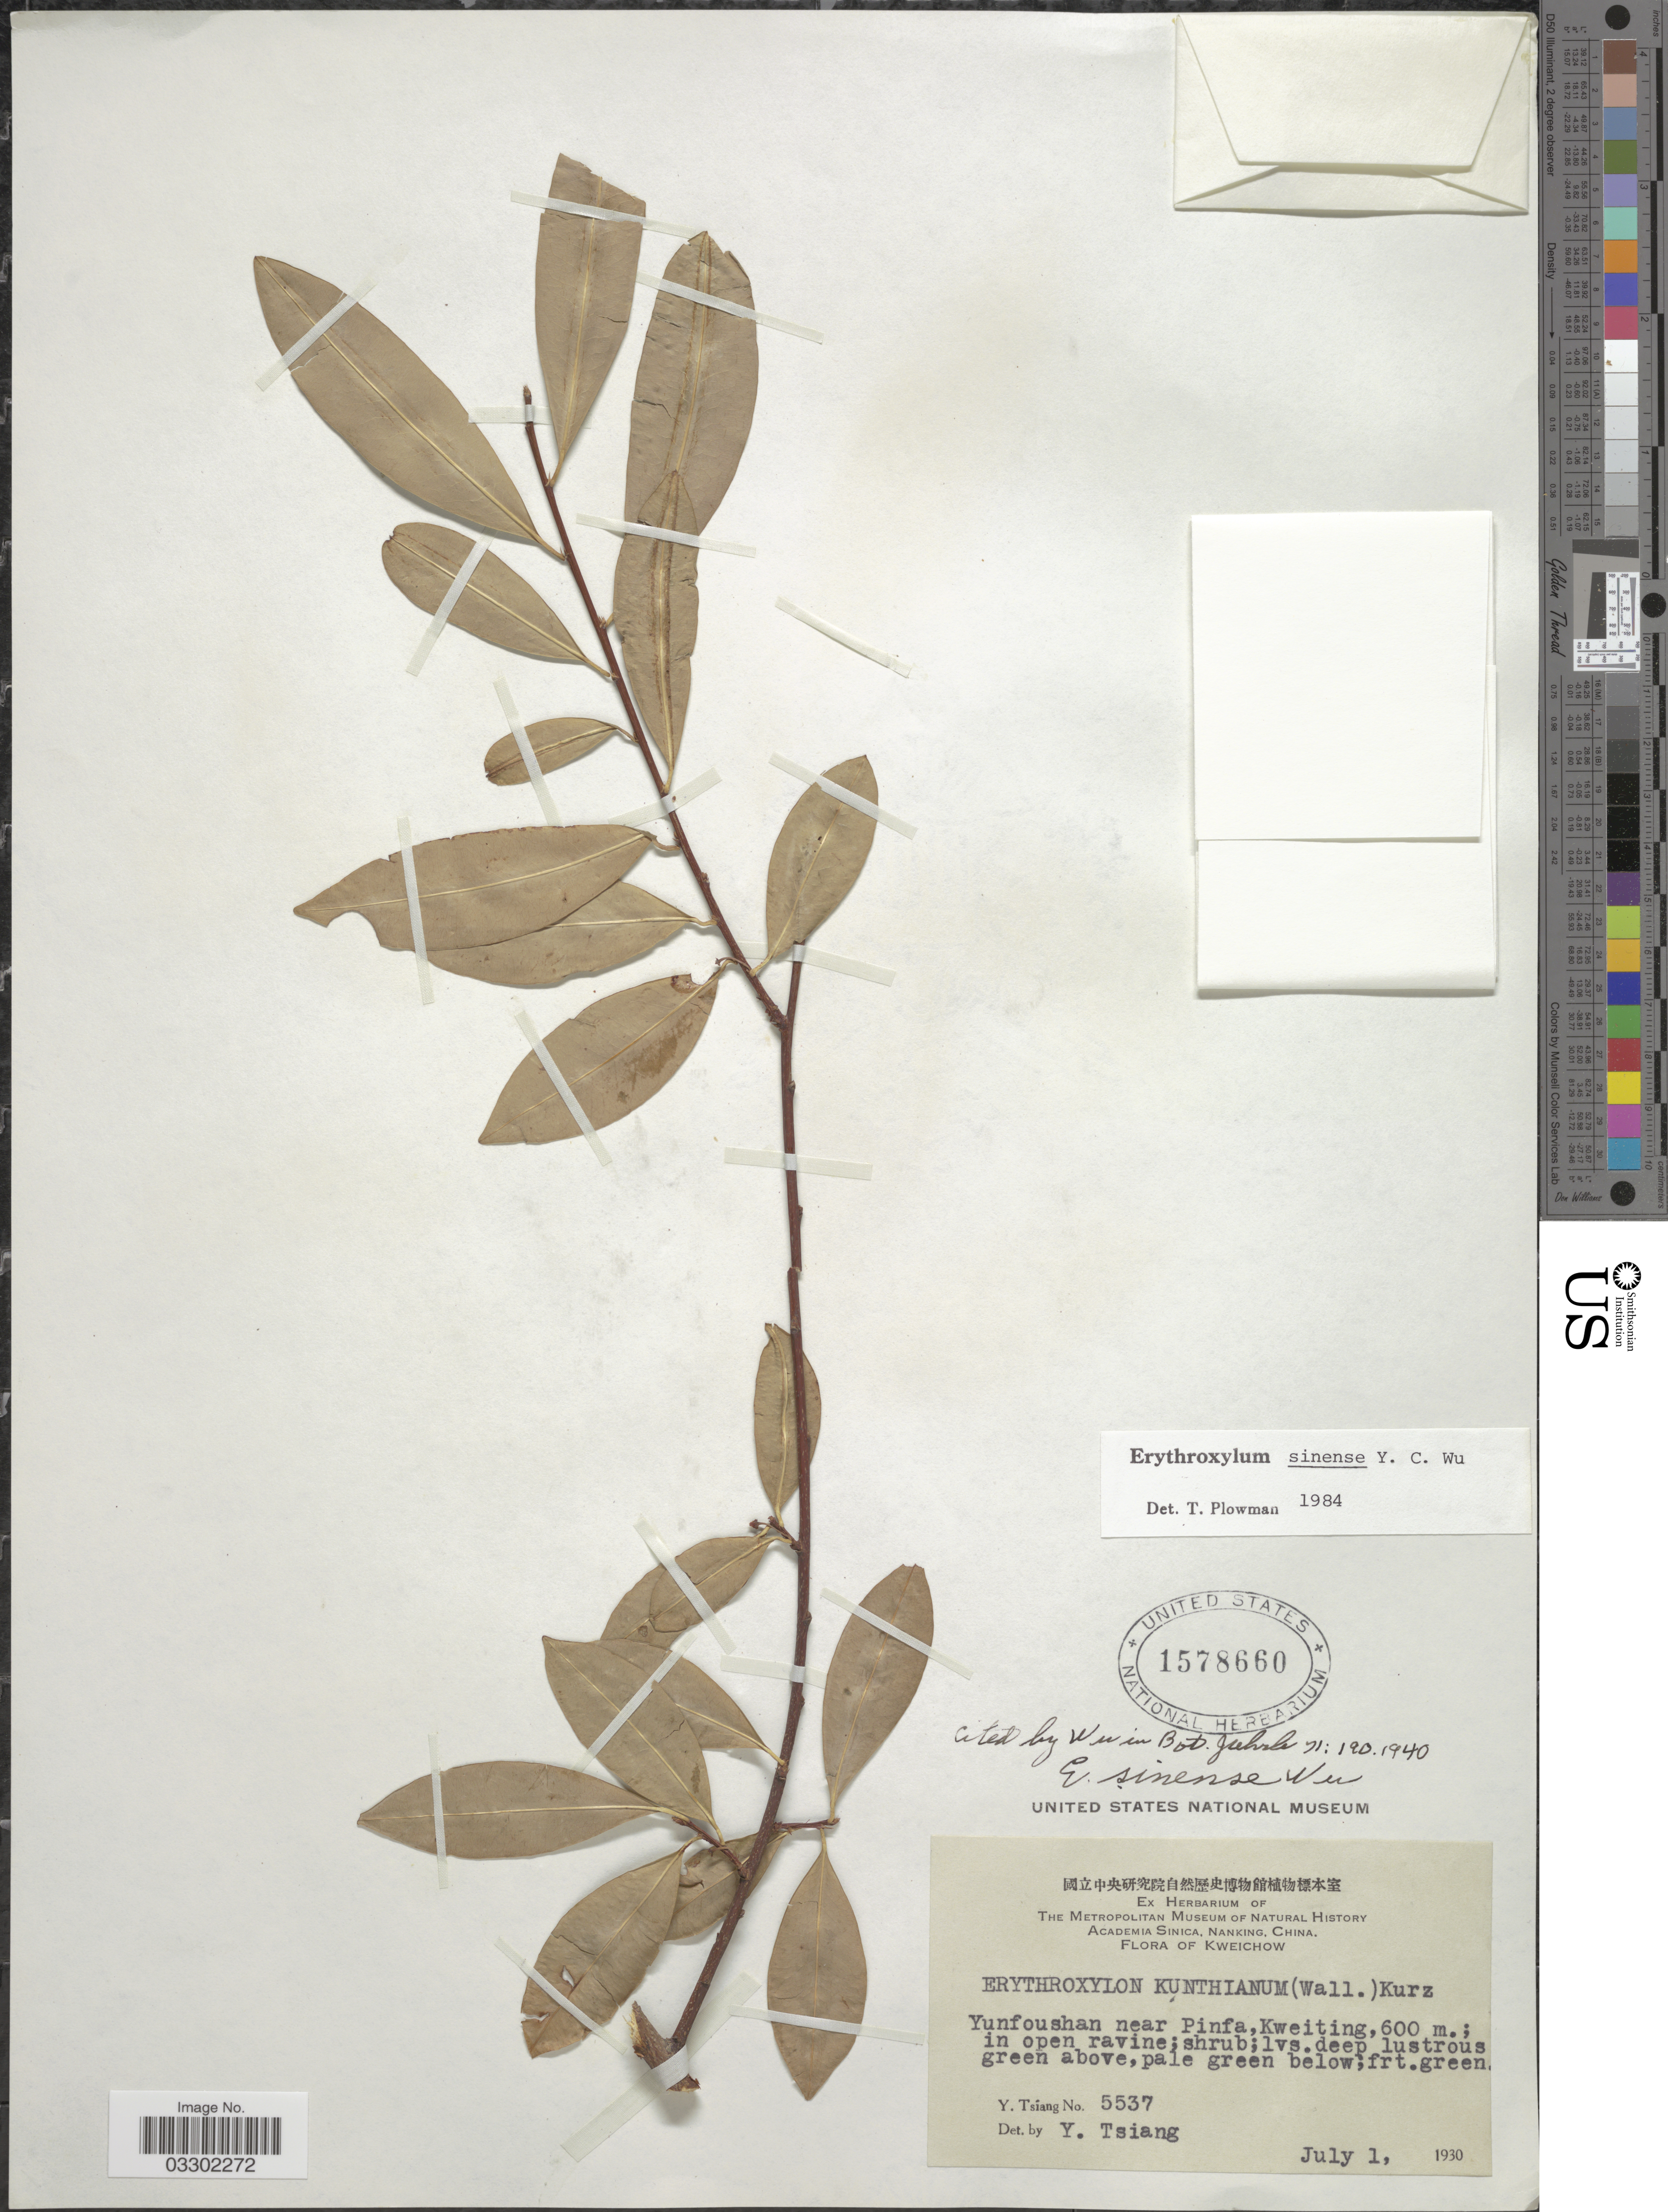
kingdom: Plantae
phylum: Tracheophyta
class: Magnoliopsida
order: Malpighiales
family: Erythroxylaceae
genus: Erythroxylum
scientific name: Erythroxylum sinense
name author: Y.C. Wu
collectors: Y. Tsiang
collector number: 5537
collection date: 1930-07-01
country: China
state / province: Guizhou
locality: Kweichow, Yunfoushan near Pinfa, Kweiting.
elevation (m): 600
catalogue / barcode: US 1578660